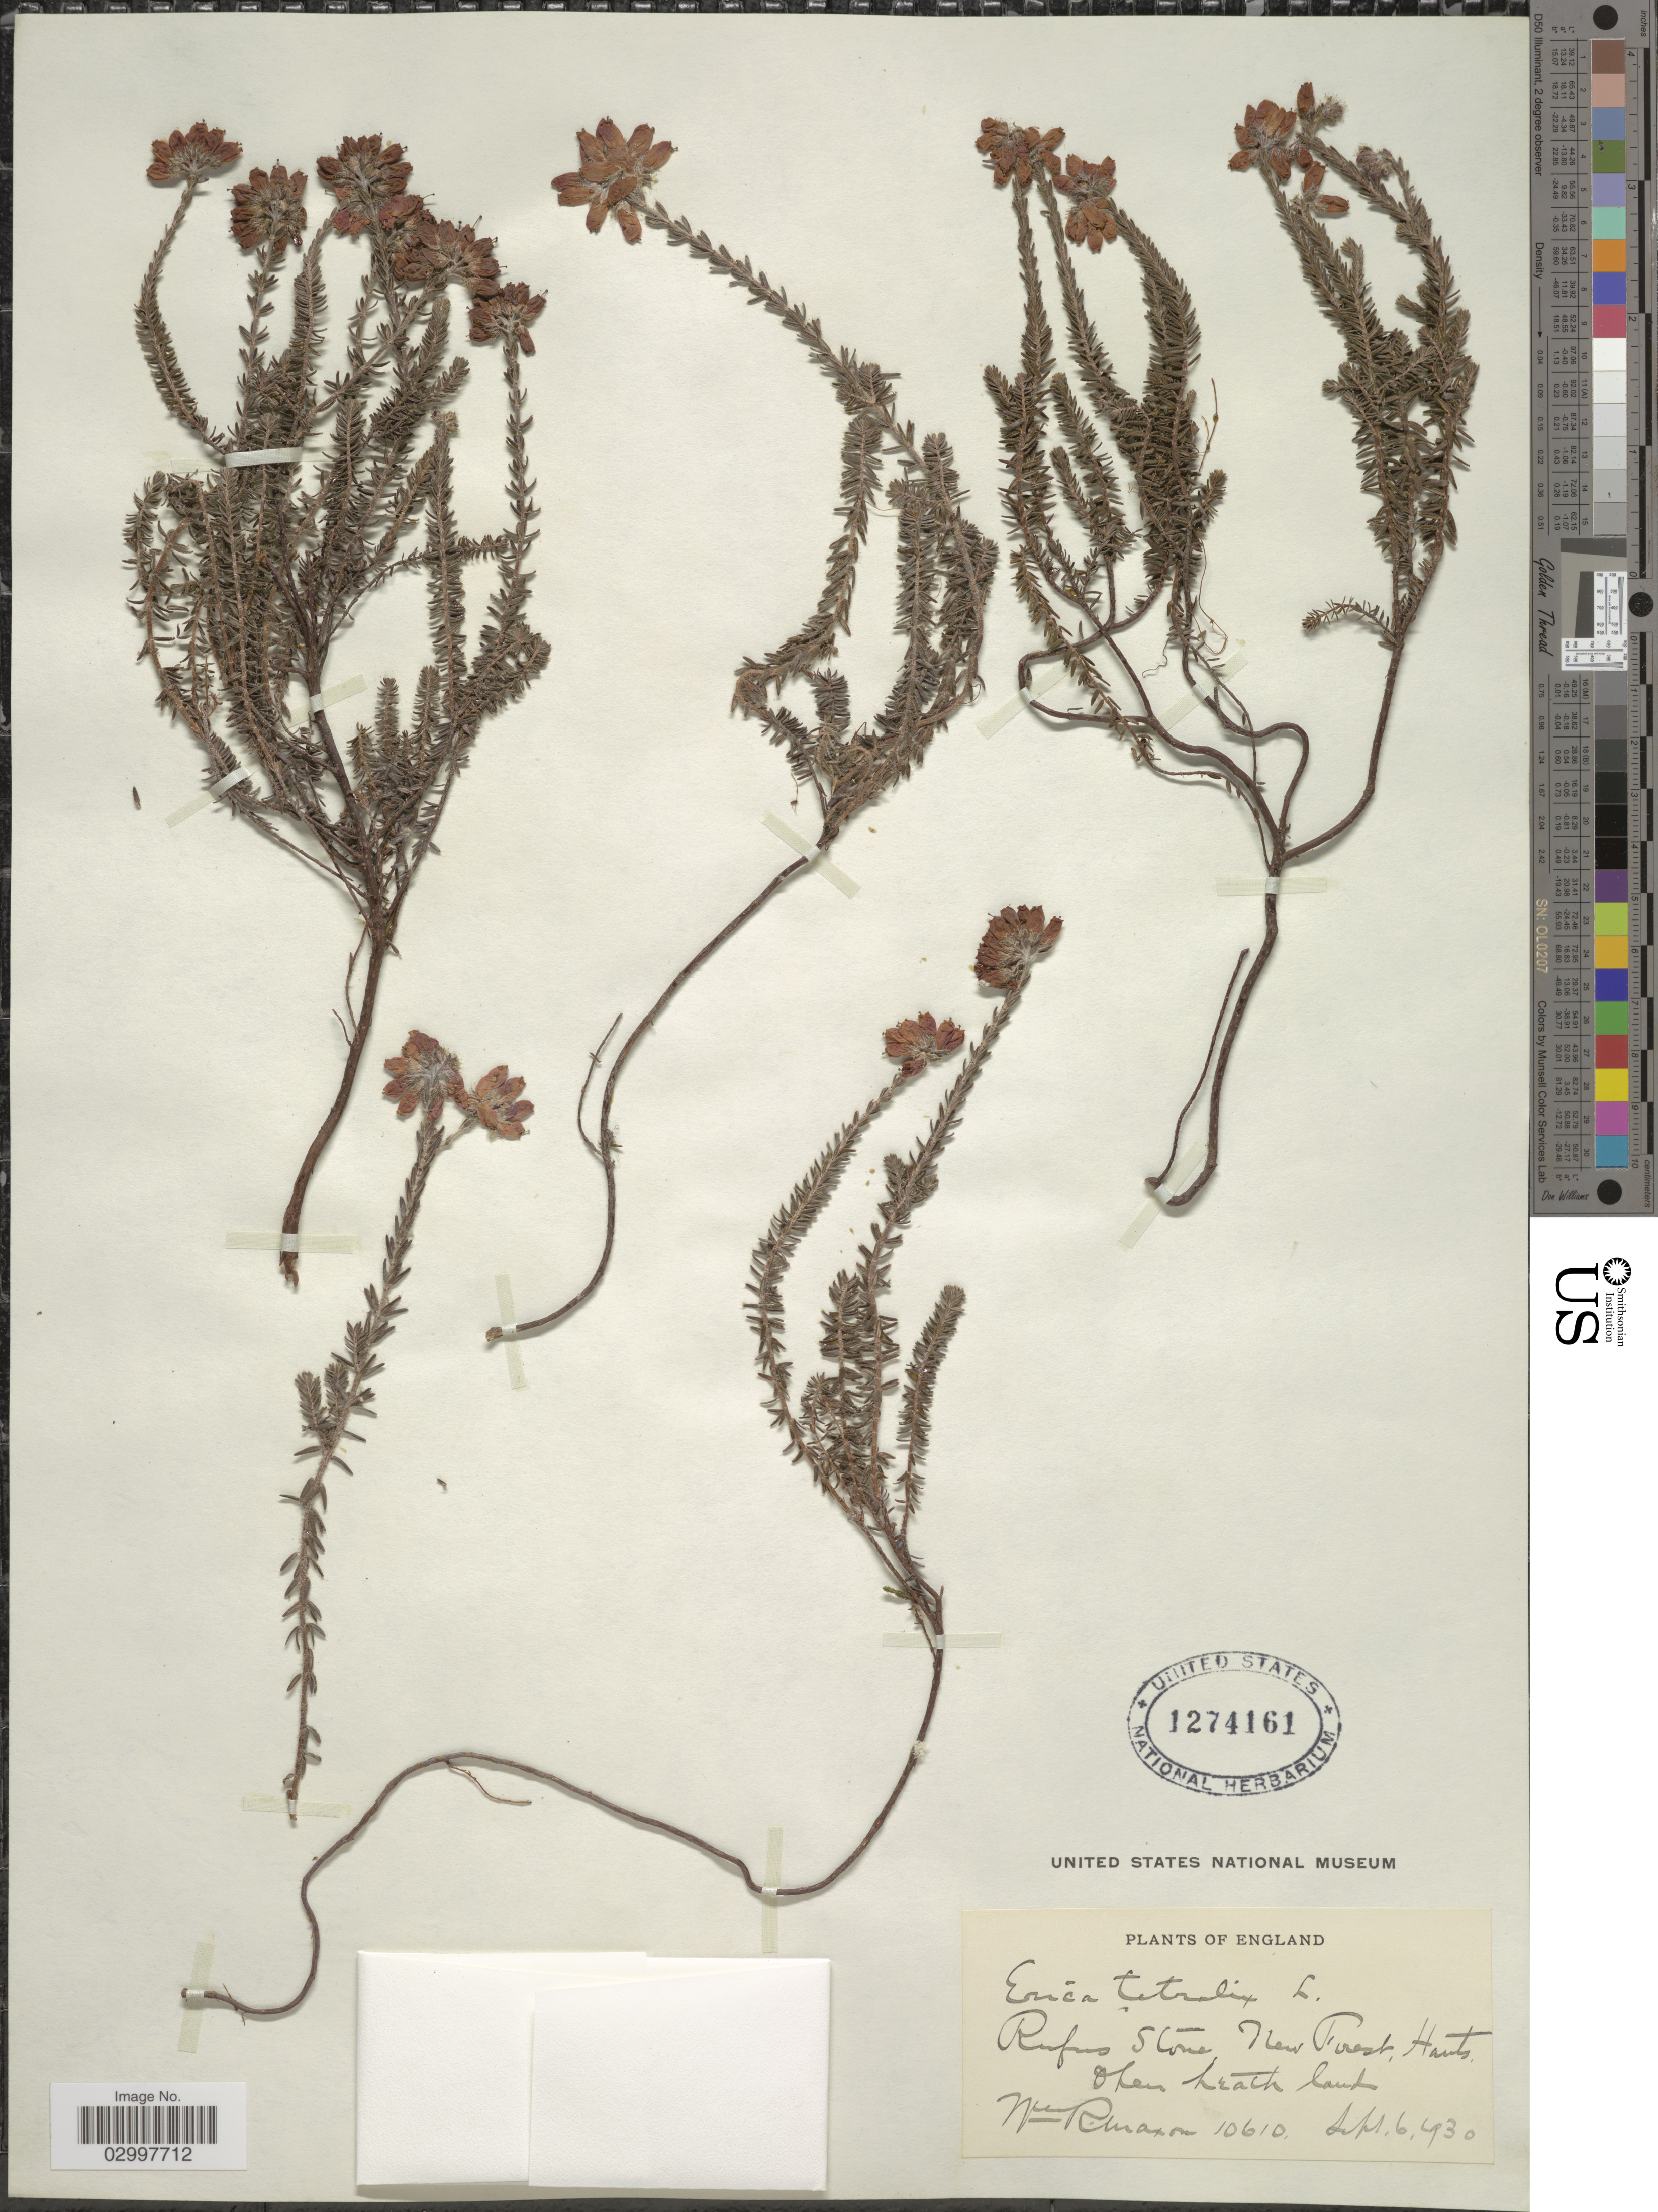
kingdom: Plantae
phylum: Tracheophyta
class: Magnoliopsida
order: Ericales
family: Ericaceae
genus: Erica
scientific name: Erica tetralix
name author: L.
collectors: W. R. Maxon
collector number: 10610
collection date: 1930-09-06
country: United Kingdom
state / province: England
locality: Rufus Stone. New Forest, Hants.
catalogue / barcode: US 1274161